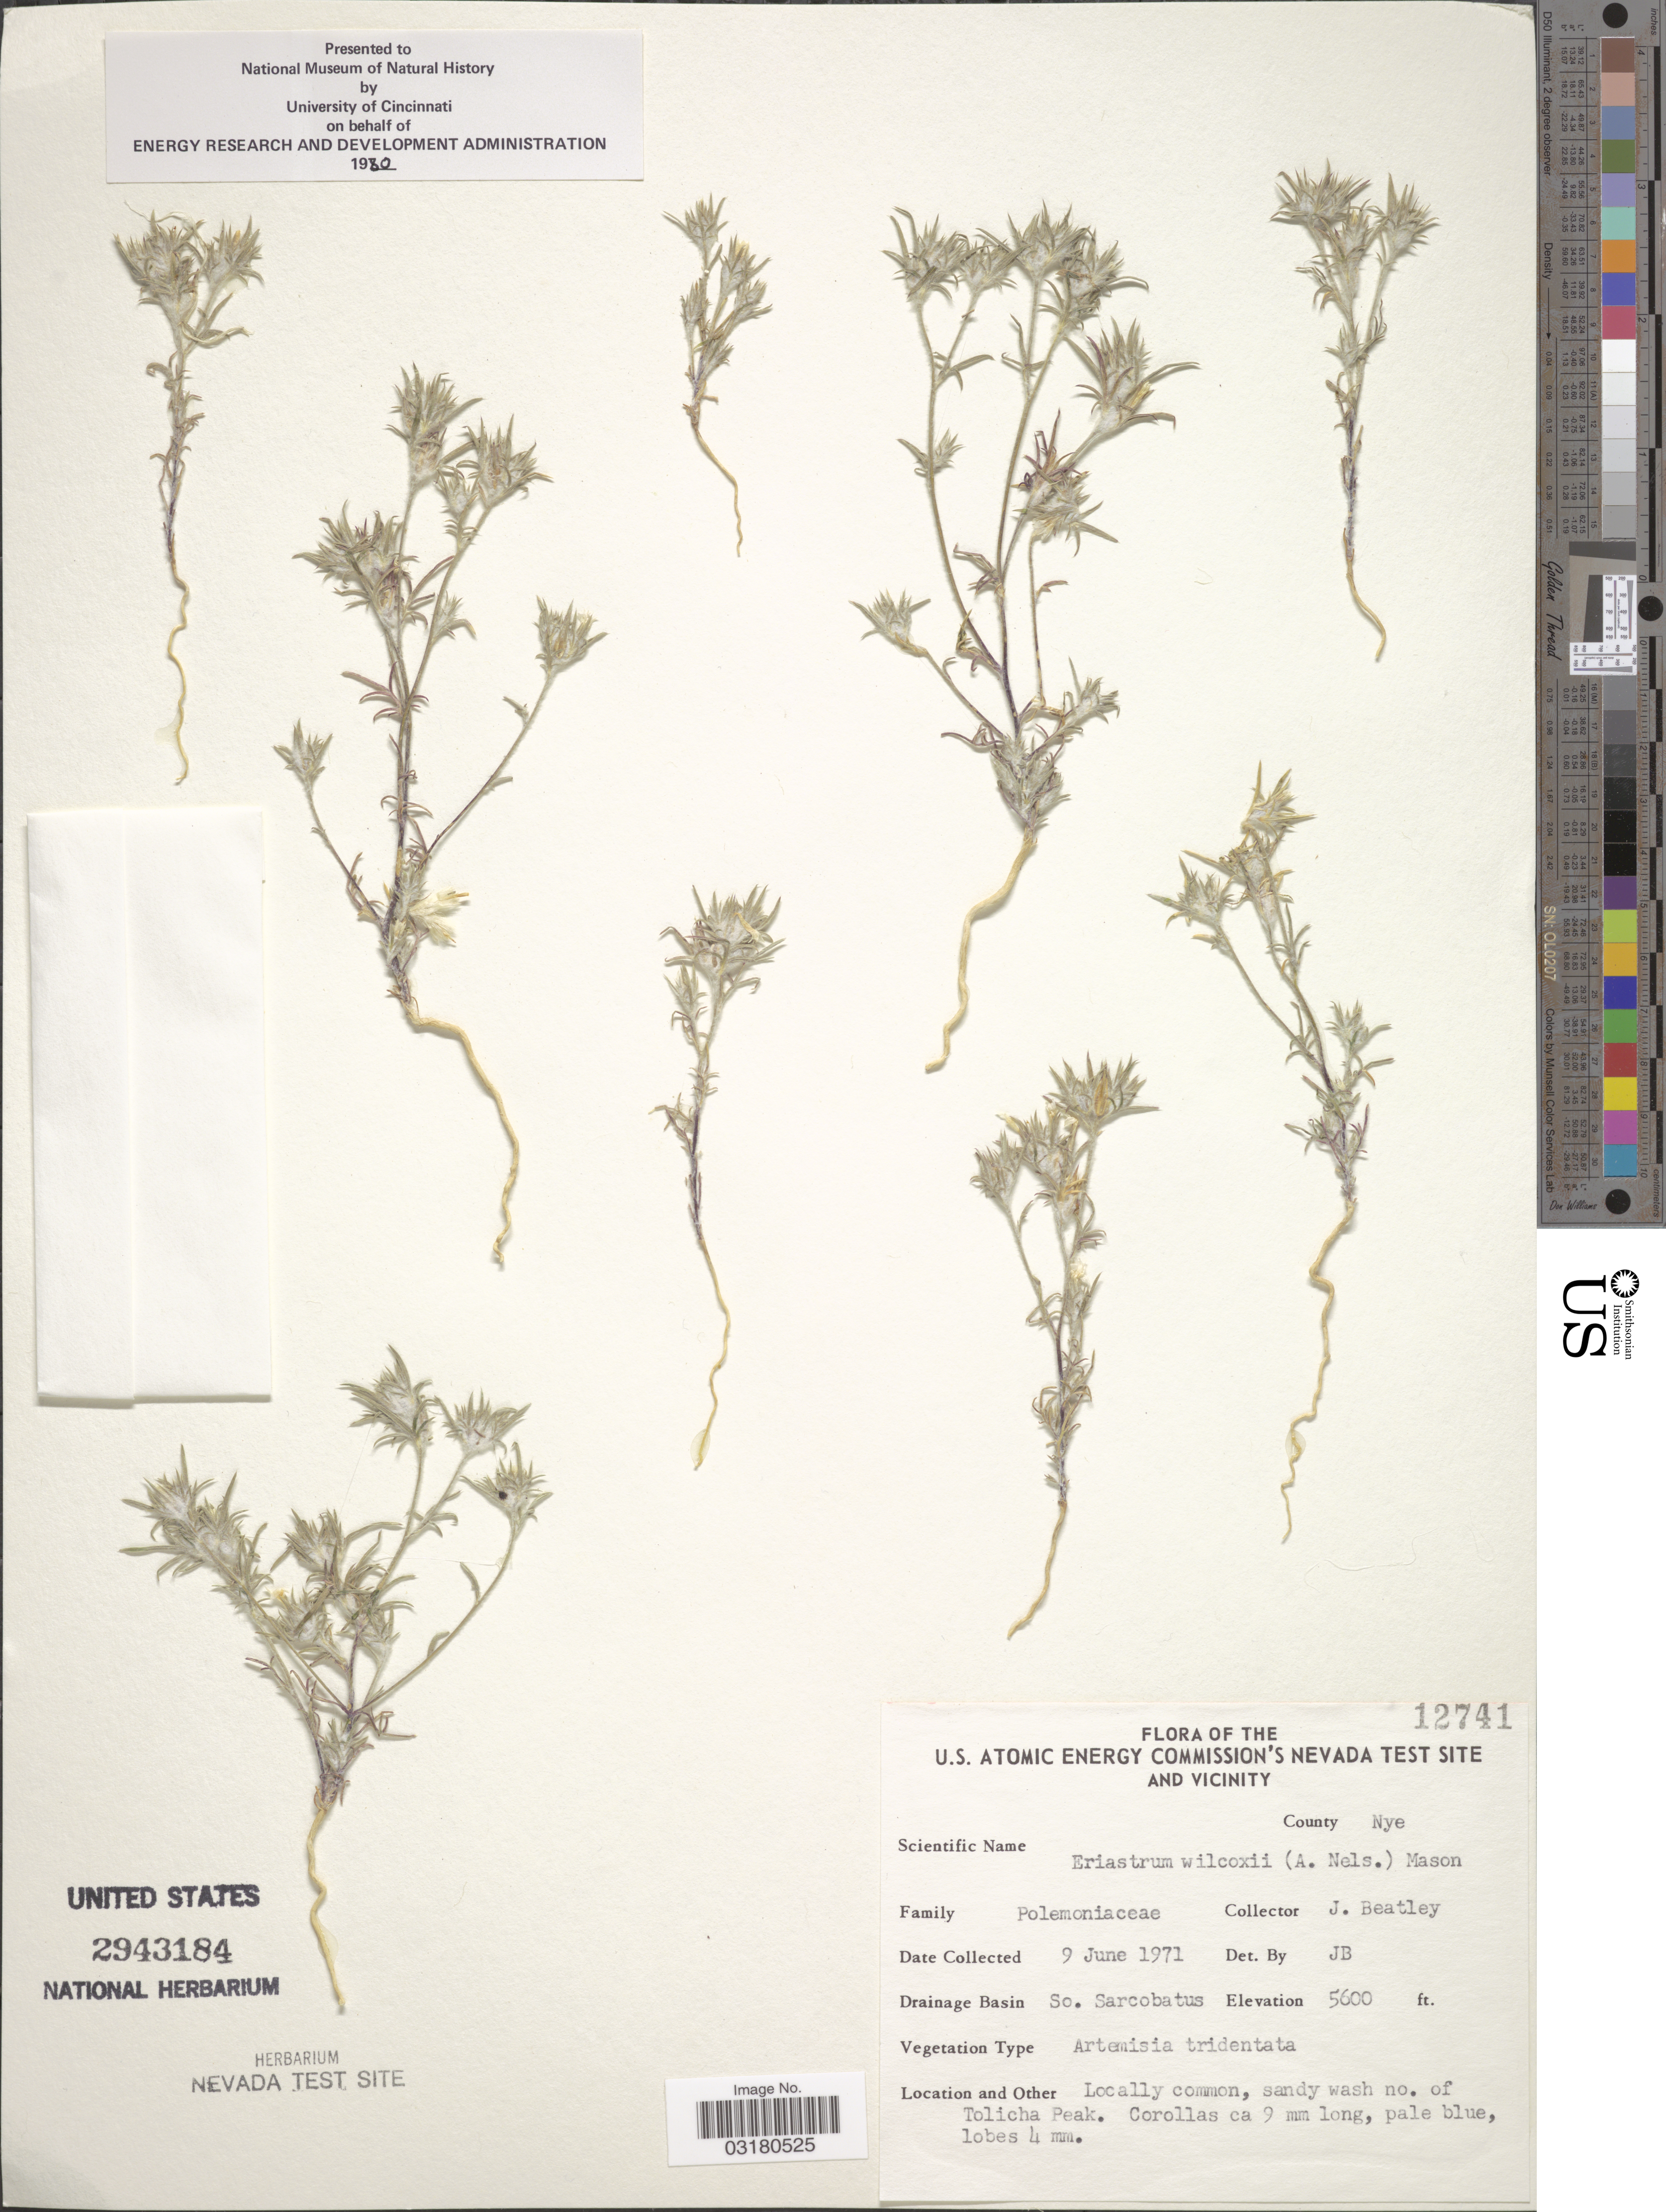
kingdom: Plantae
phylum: Tracheophyta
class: Magnoliopsida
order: Ericales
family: Polemoniaceae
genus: Eriastrum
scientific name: Eriastrum wilcoxii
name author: (A. Nelson) H. Mason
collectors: J. C. Beatley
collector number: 12741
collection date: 1971-06-09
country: United States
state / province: Nevada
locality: U.S. Atomic Energy Commission's Nevada Test Site and Vicinity. County Nye. Drainage Basin So. Sarcobatus. Sandy wash no. of Tolicha Peak.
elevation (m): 1707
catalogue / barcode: US 2943184